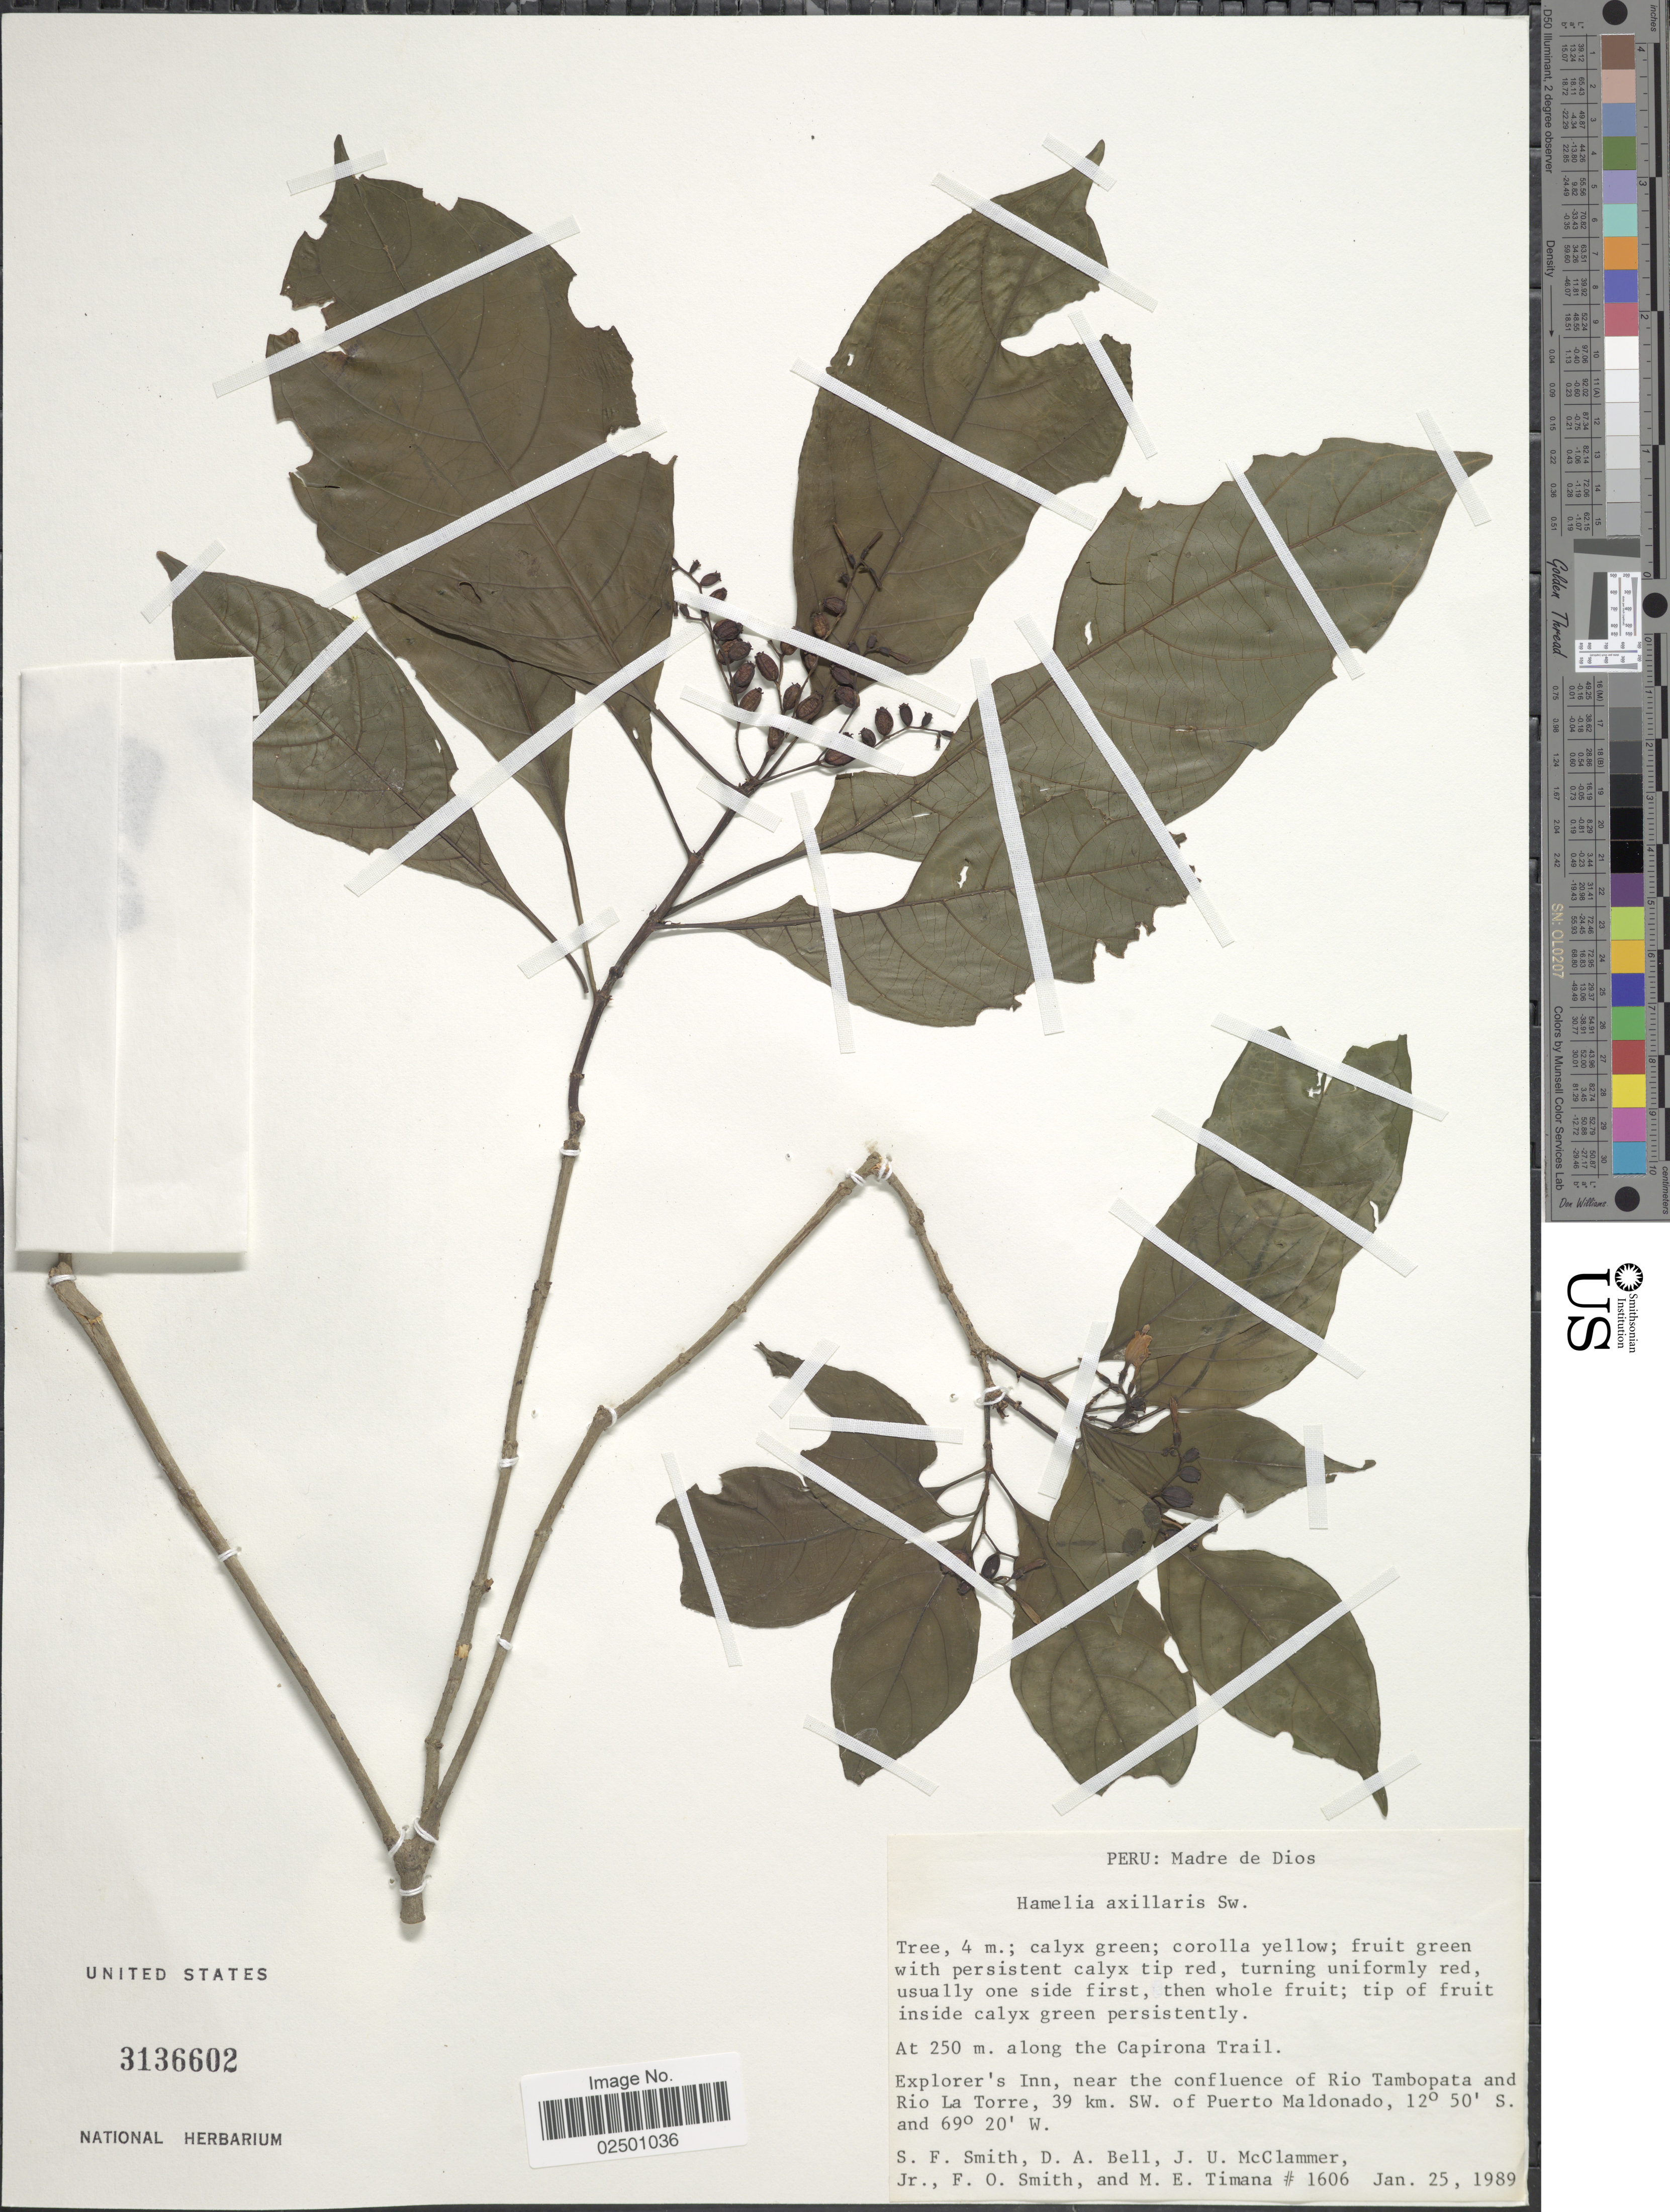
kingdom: Plantae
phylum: Tracheophyta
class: Magnoliopsida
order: Gentianales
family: Rubiaceae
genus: Hamelia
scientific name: Hamelia axillaris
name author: Sw.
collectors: S.F. Smith, D. A. Bell, J. McClammer Jr. & F. Smith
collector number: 1606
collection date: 1989-01-25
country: Peru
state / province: Madre de Dios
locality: Explorer's Inn, near the confluence of Rio Tambopata and Rio La Torre, 39 km. SW. of Puerto Maldonado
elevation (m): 250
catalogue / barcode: US 3136602